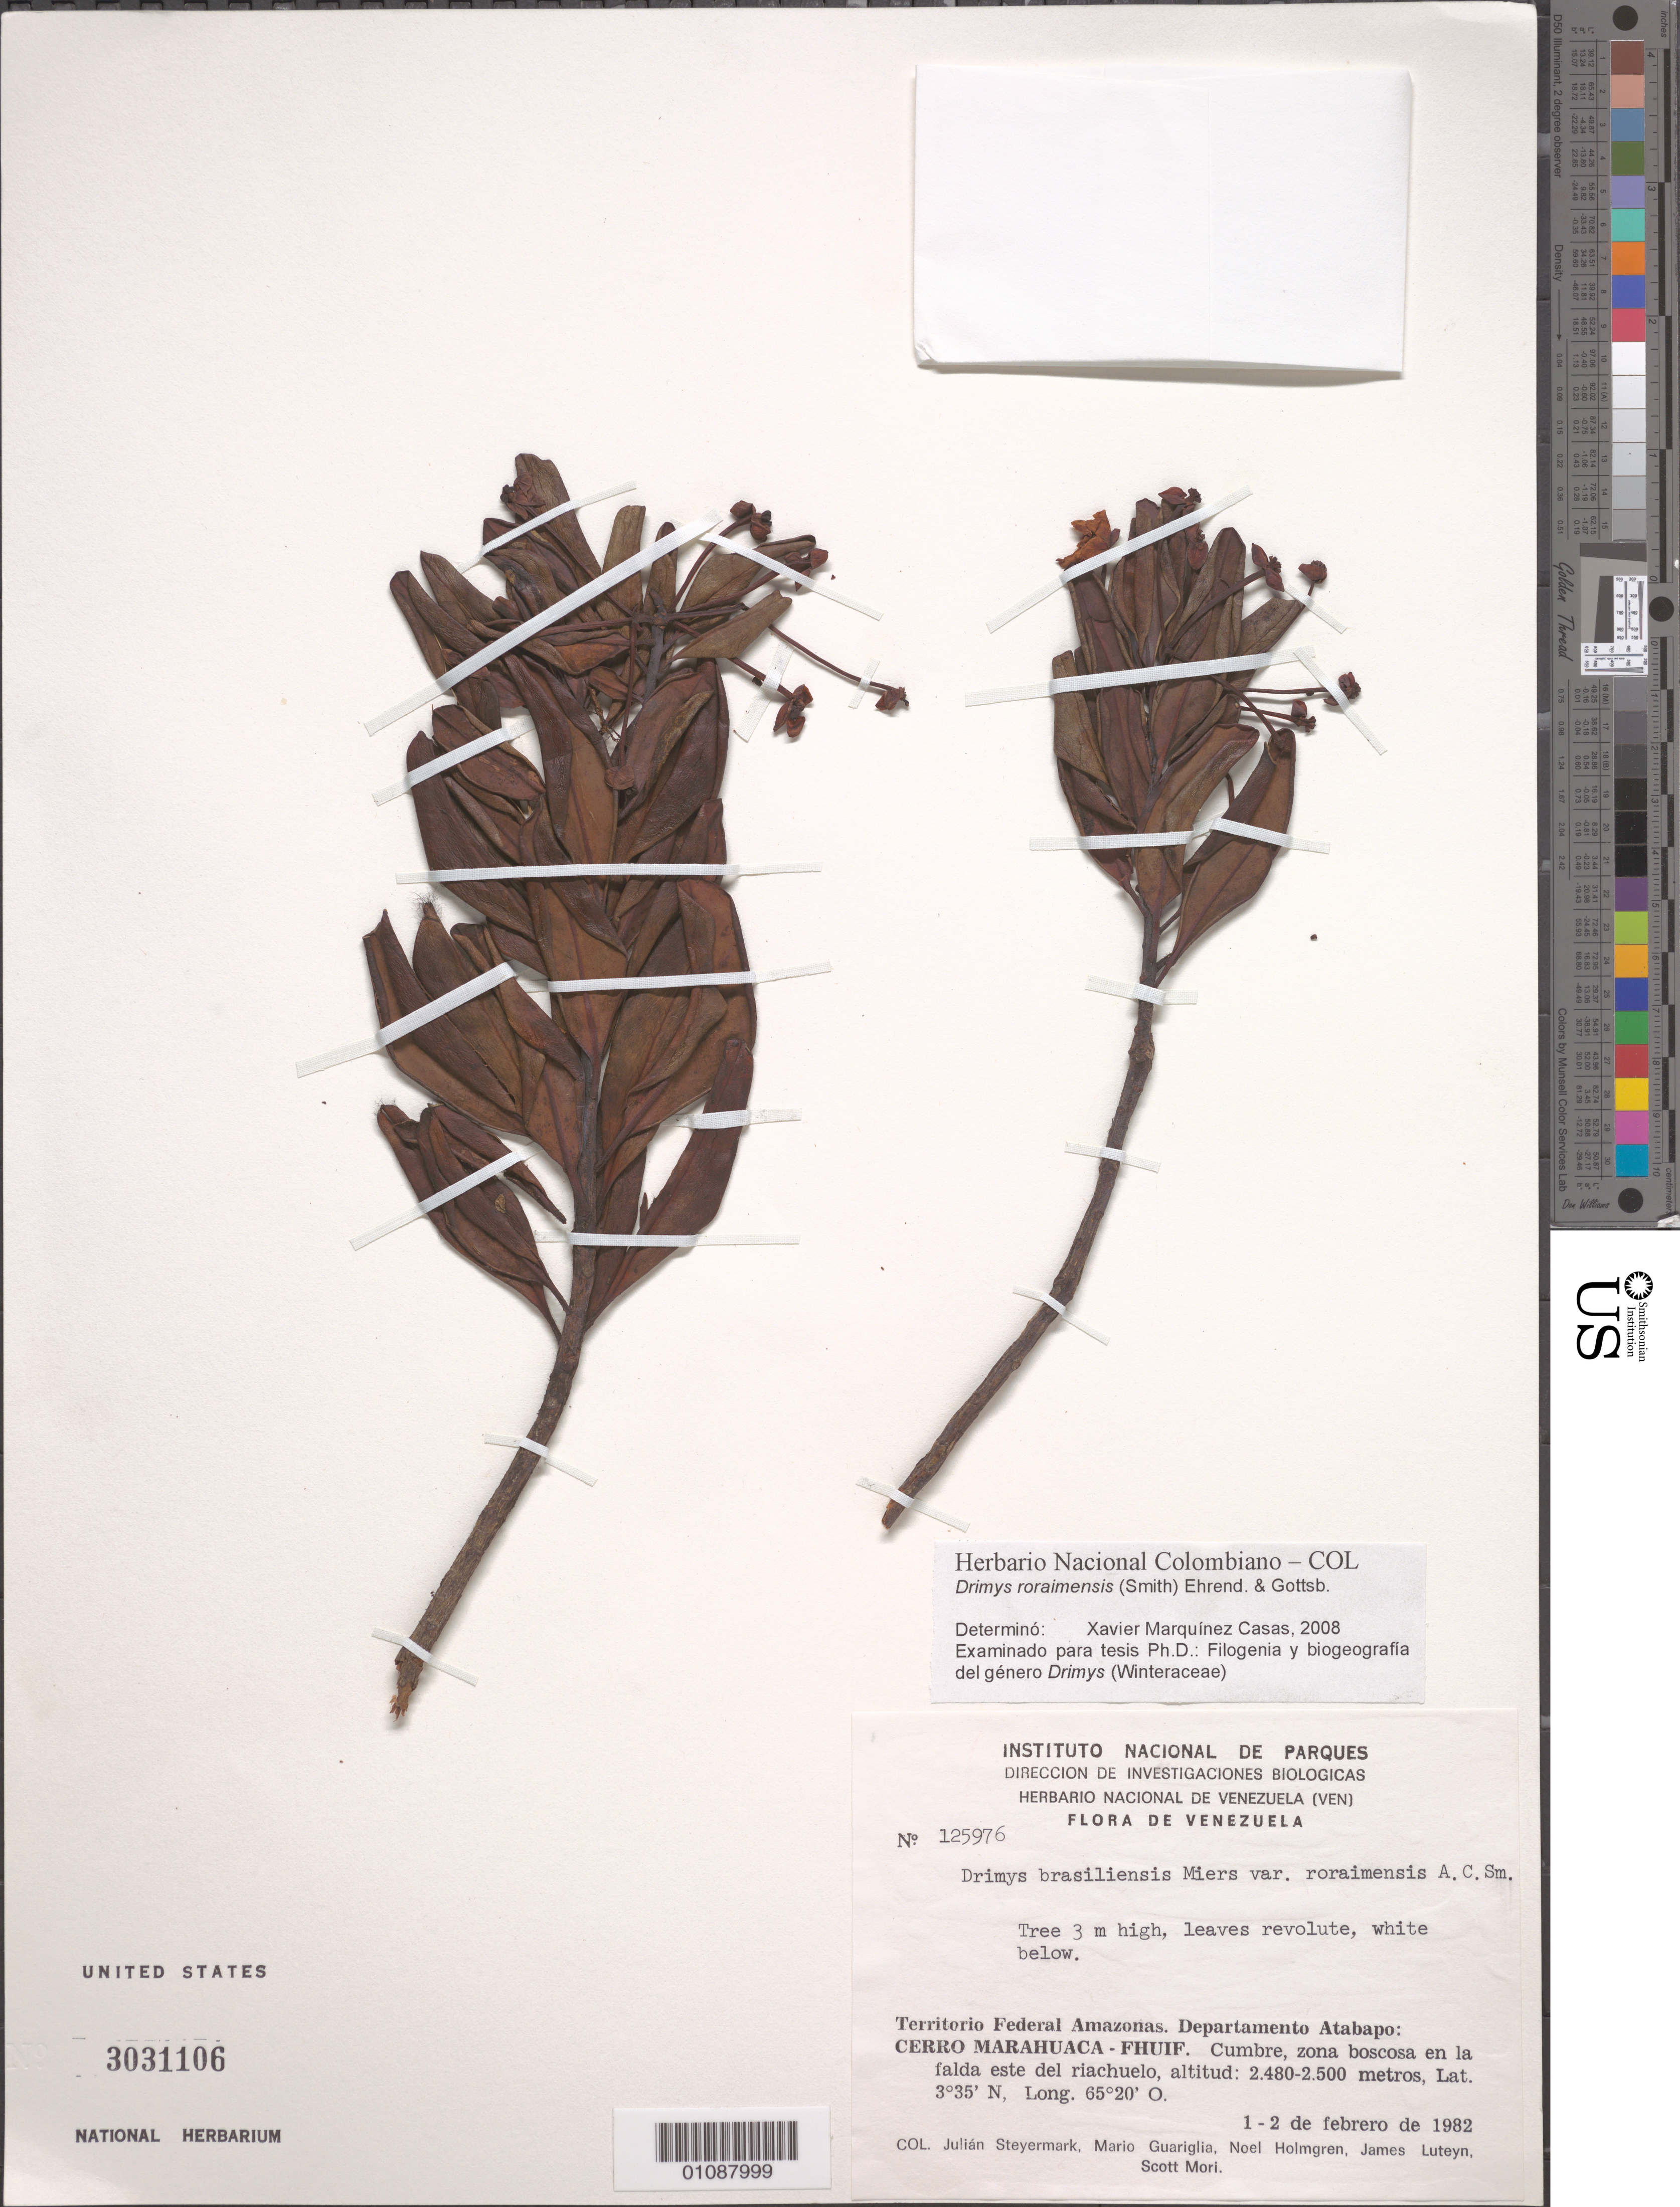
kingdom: Plantae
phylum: Tracheophyta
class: Magnoliopsida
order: Canellales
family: Winteraceae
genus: Drimys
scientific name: Drimys roraimensis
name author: (A.C. Sm.) Ehrend. & Gottsb.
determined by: Marquínez Casas, X.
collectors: J. Steyermark, M. Guariglia P., N. H. Holmgren, J. L. Luteyn & S. Mori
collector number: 125978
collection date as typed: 1-Feb-82 to 2-Feb-82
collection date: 1982-02-01/1982-02-02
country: Venezuela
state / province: Amazonas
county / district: Atabapo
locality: Cerro Marahuaca - FHUIF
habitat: Cumbre, zona boscosa en la falda este del rachuelo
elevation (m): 2480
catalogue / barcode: US 3031106